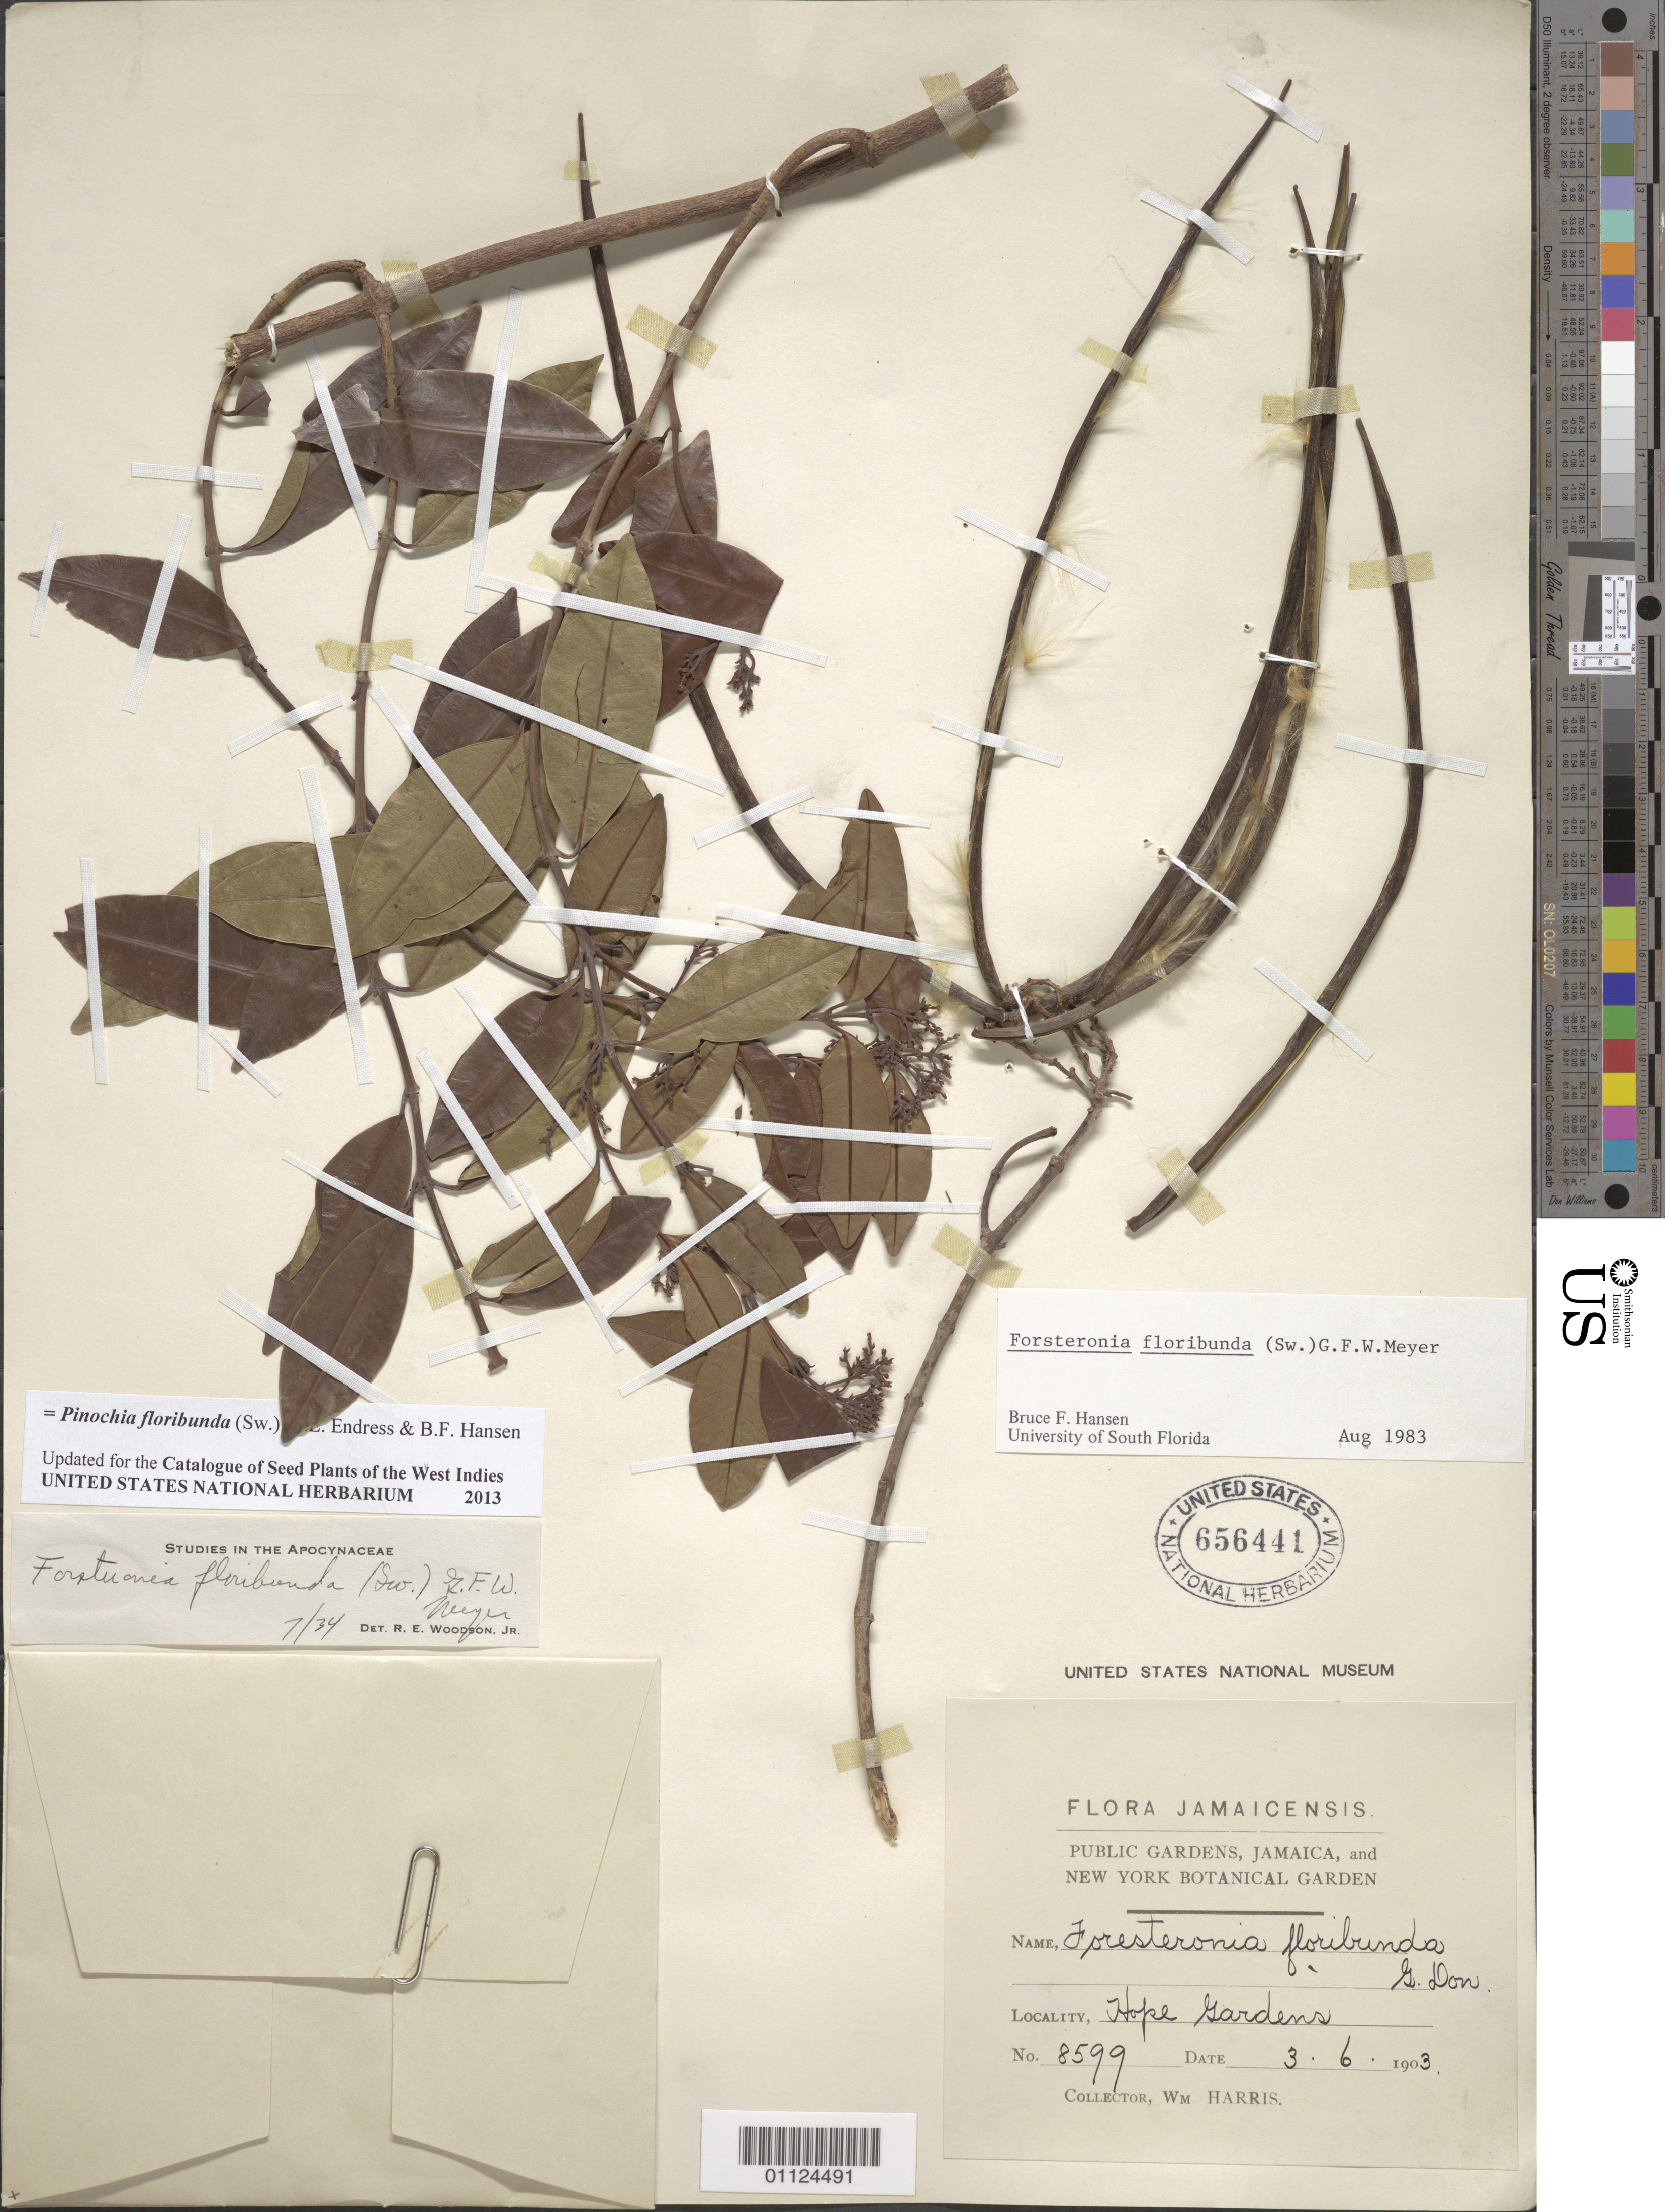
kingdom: Plantae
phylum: Tracheophyta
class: Magnoliopsida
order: Gentianales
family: Apocynaceae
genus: Pinochia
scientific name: Pinochia floribunda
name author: (Sw.) M.E. Endress & B.F. Hansen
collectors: W. H. Harris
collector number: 8599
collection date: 1903-06-03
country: Jamaica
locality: Hope Gardens.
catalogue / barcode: US 656441